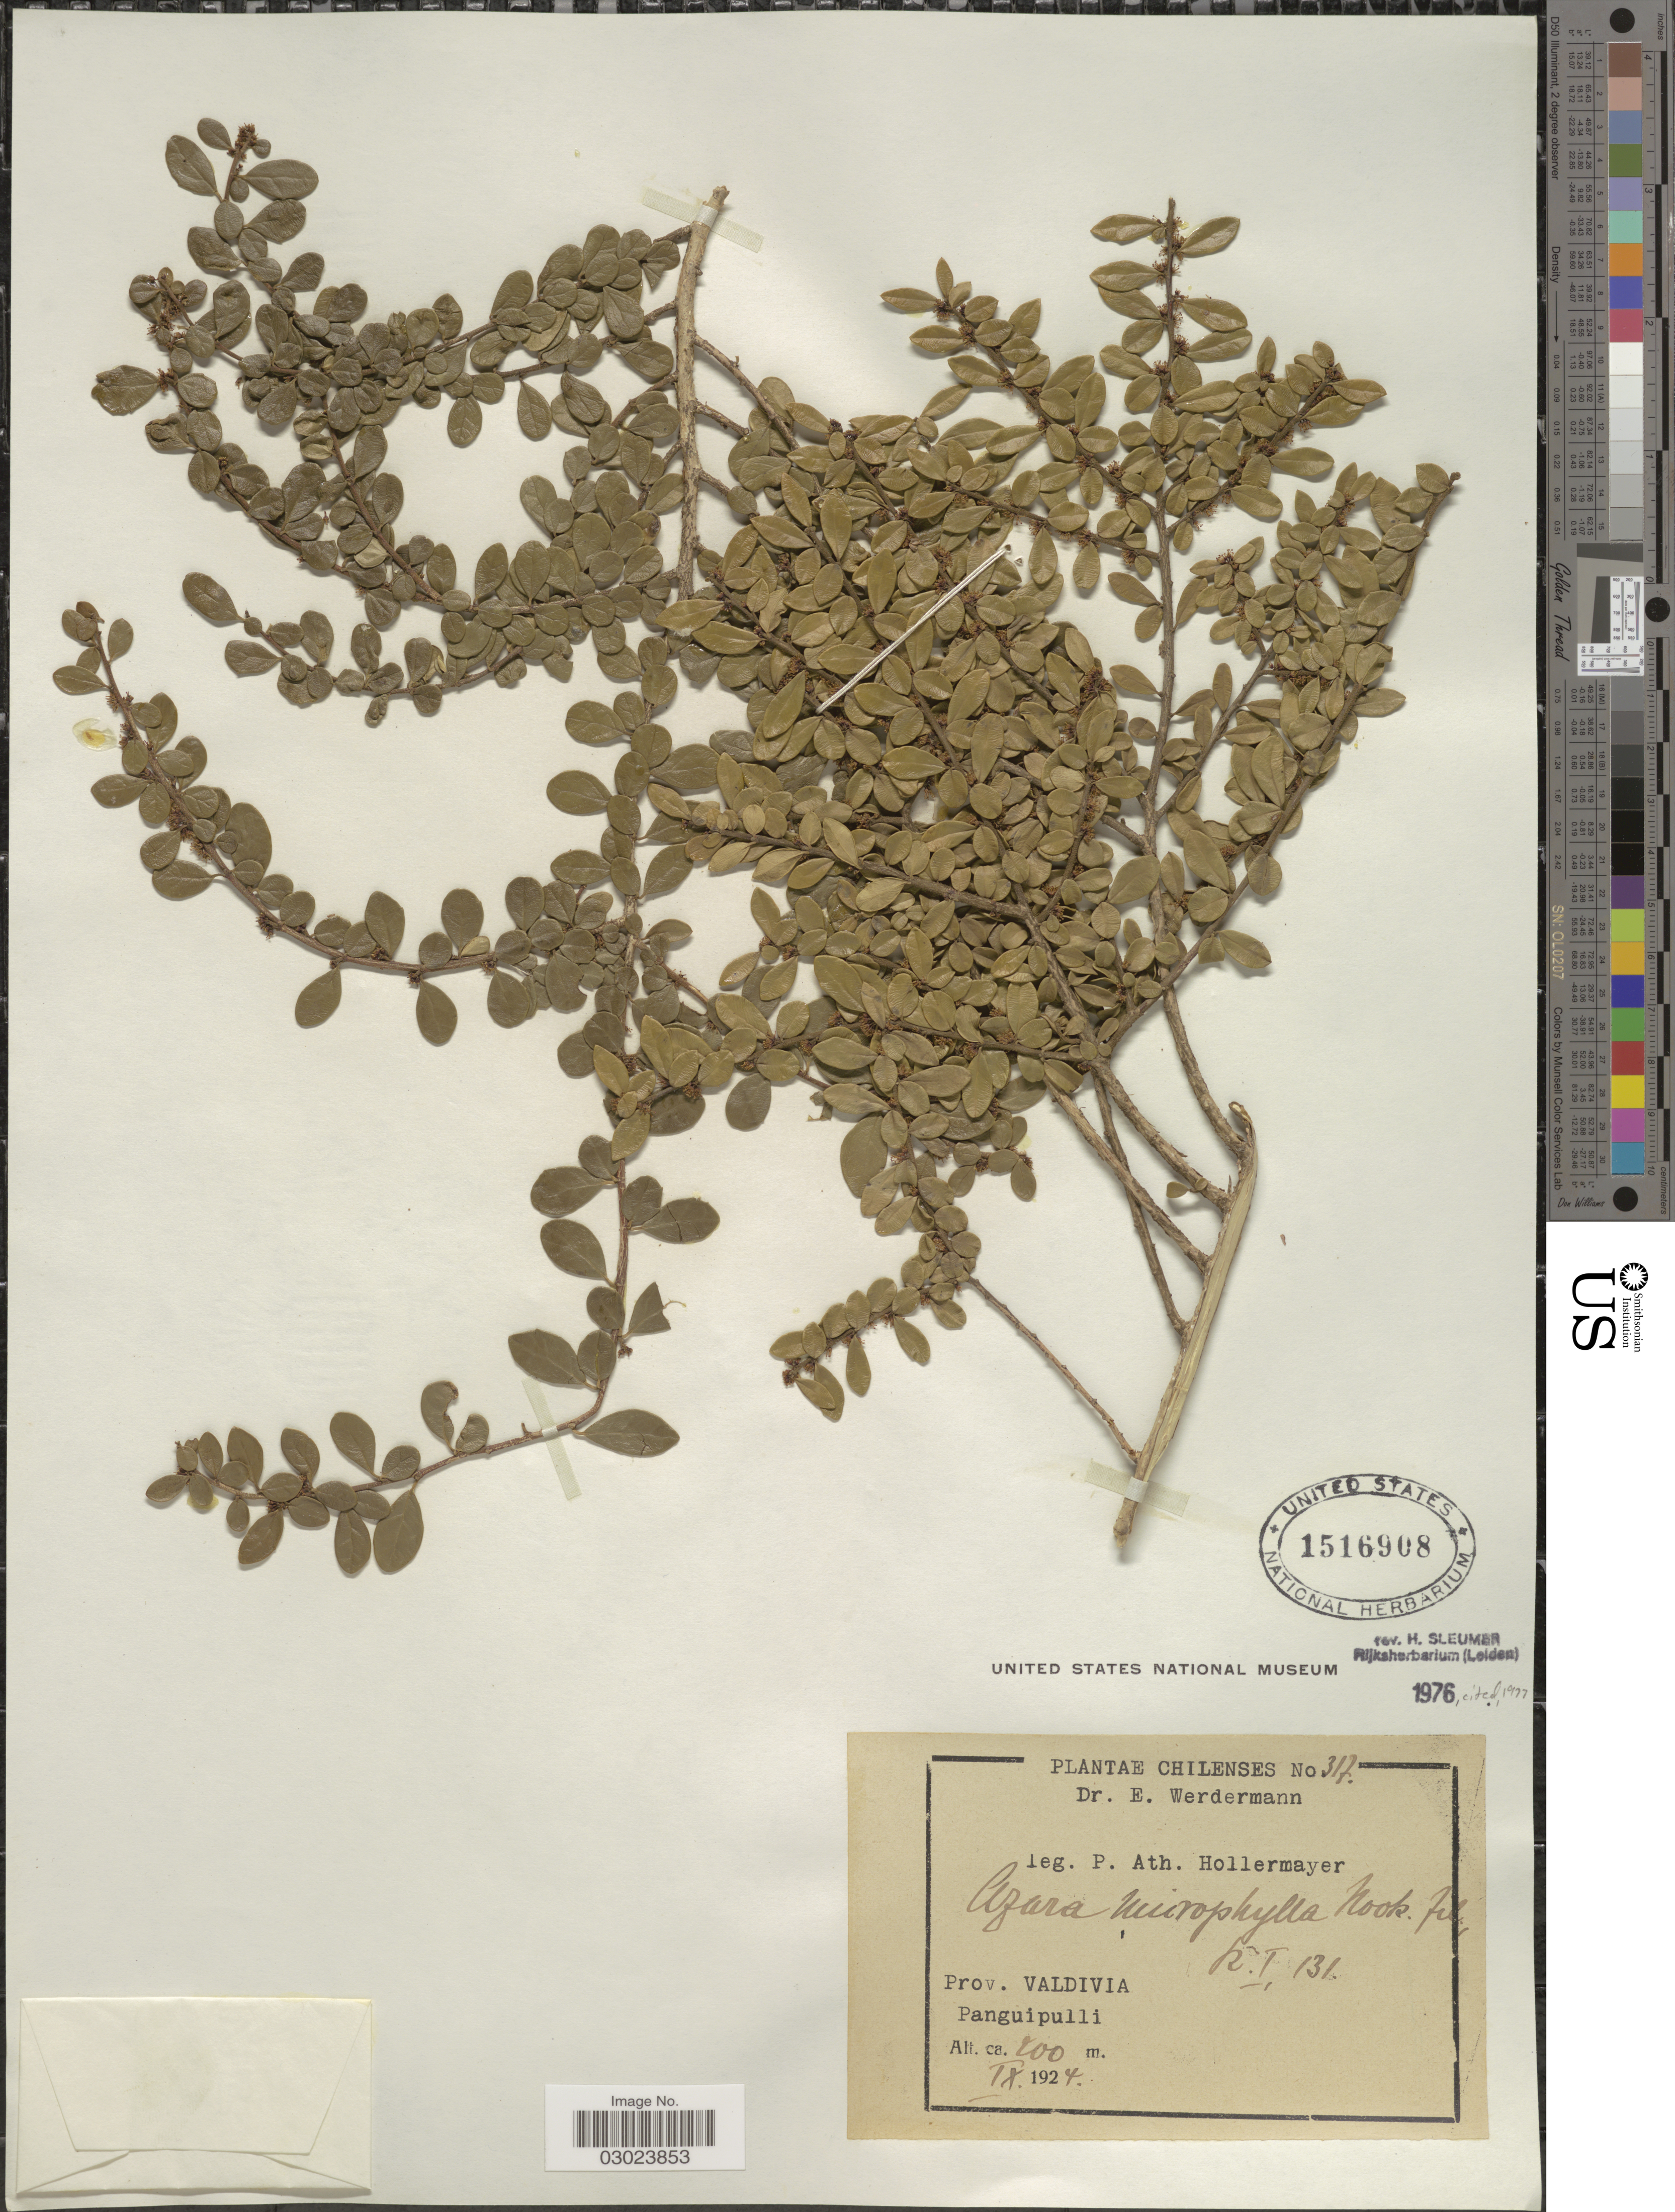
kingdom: Plantae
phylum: Tracheophyta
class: Magnoliopsida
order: Malpighiales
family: Salicaceae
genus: Azara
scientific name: Azara microphylla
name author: Hook. f.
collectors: A. Hollermayer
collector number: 317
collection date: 1924-09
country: Chile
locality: Prov. Valdivia. Panguipulli.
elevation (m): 200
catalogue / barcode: US 1516908